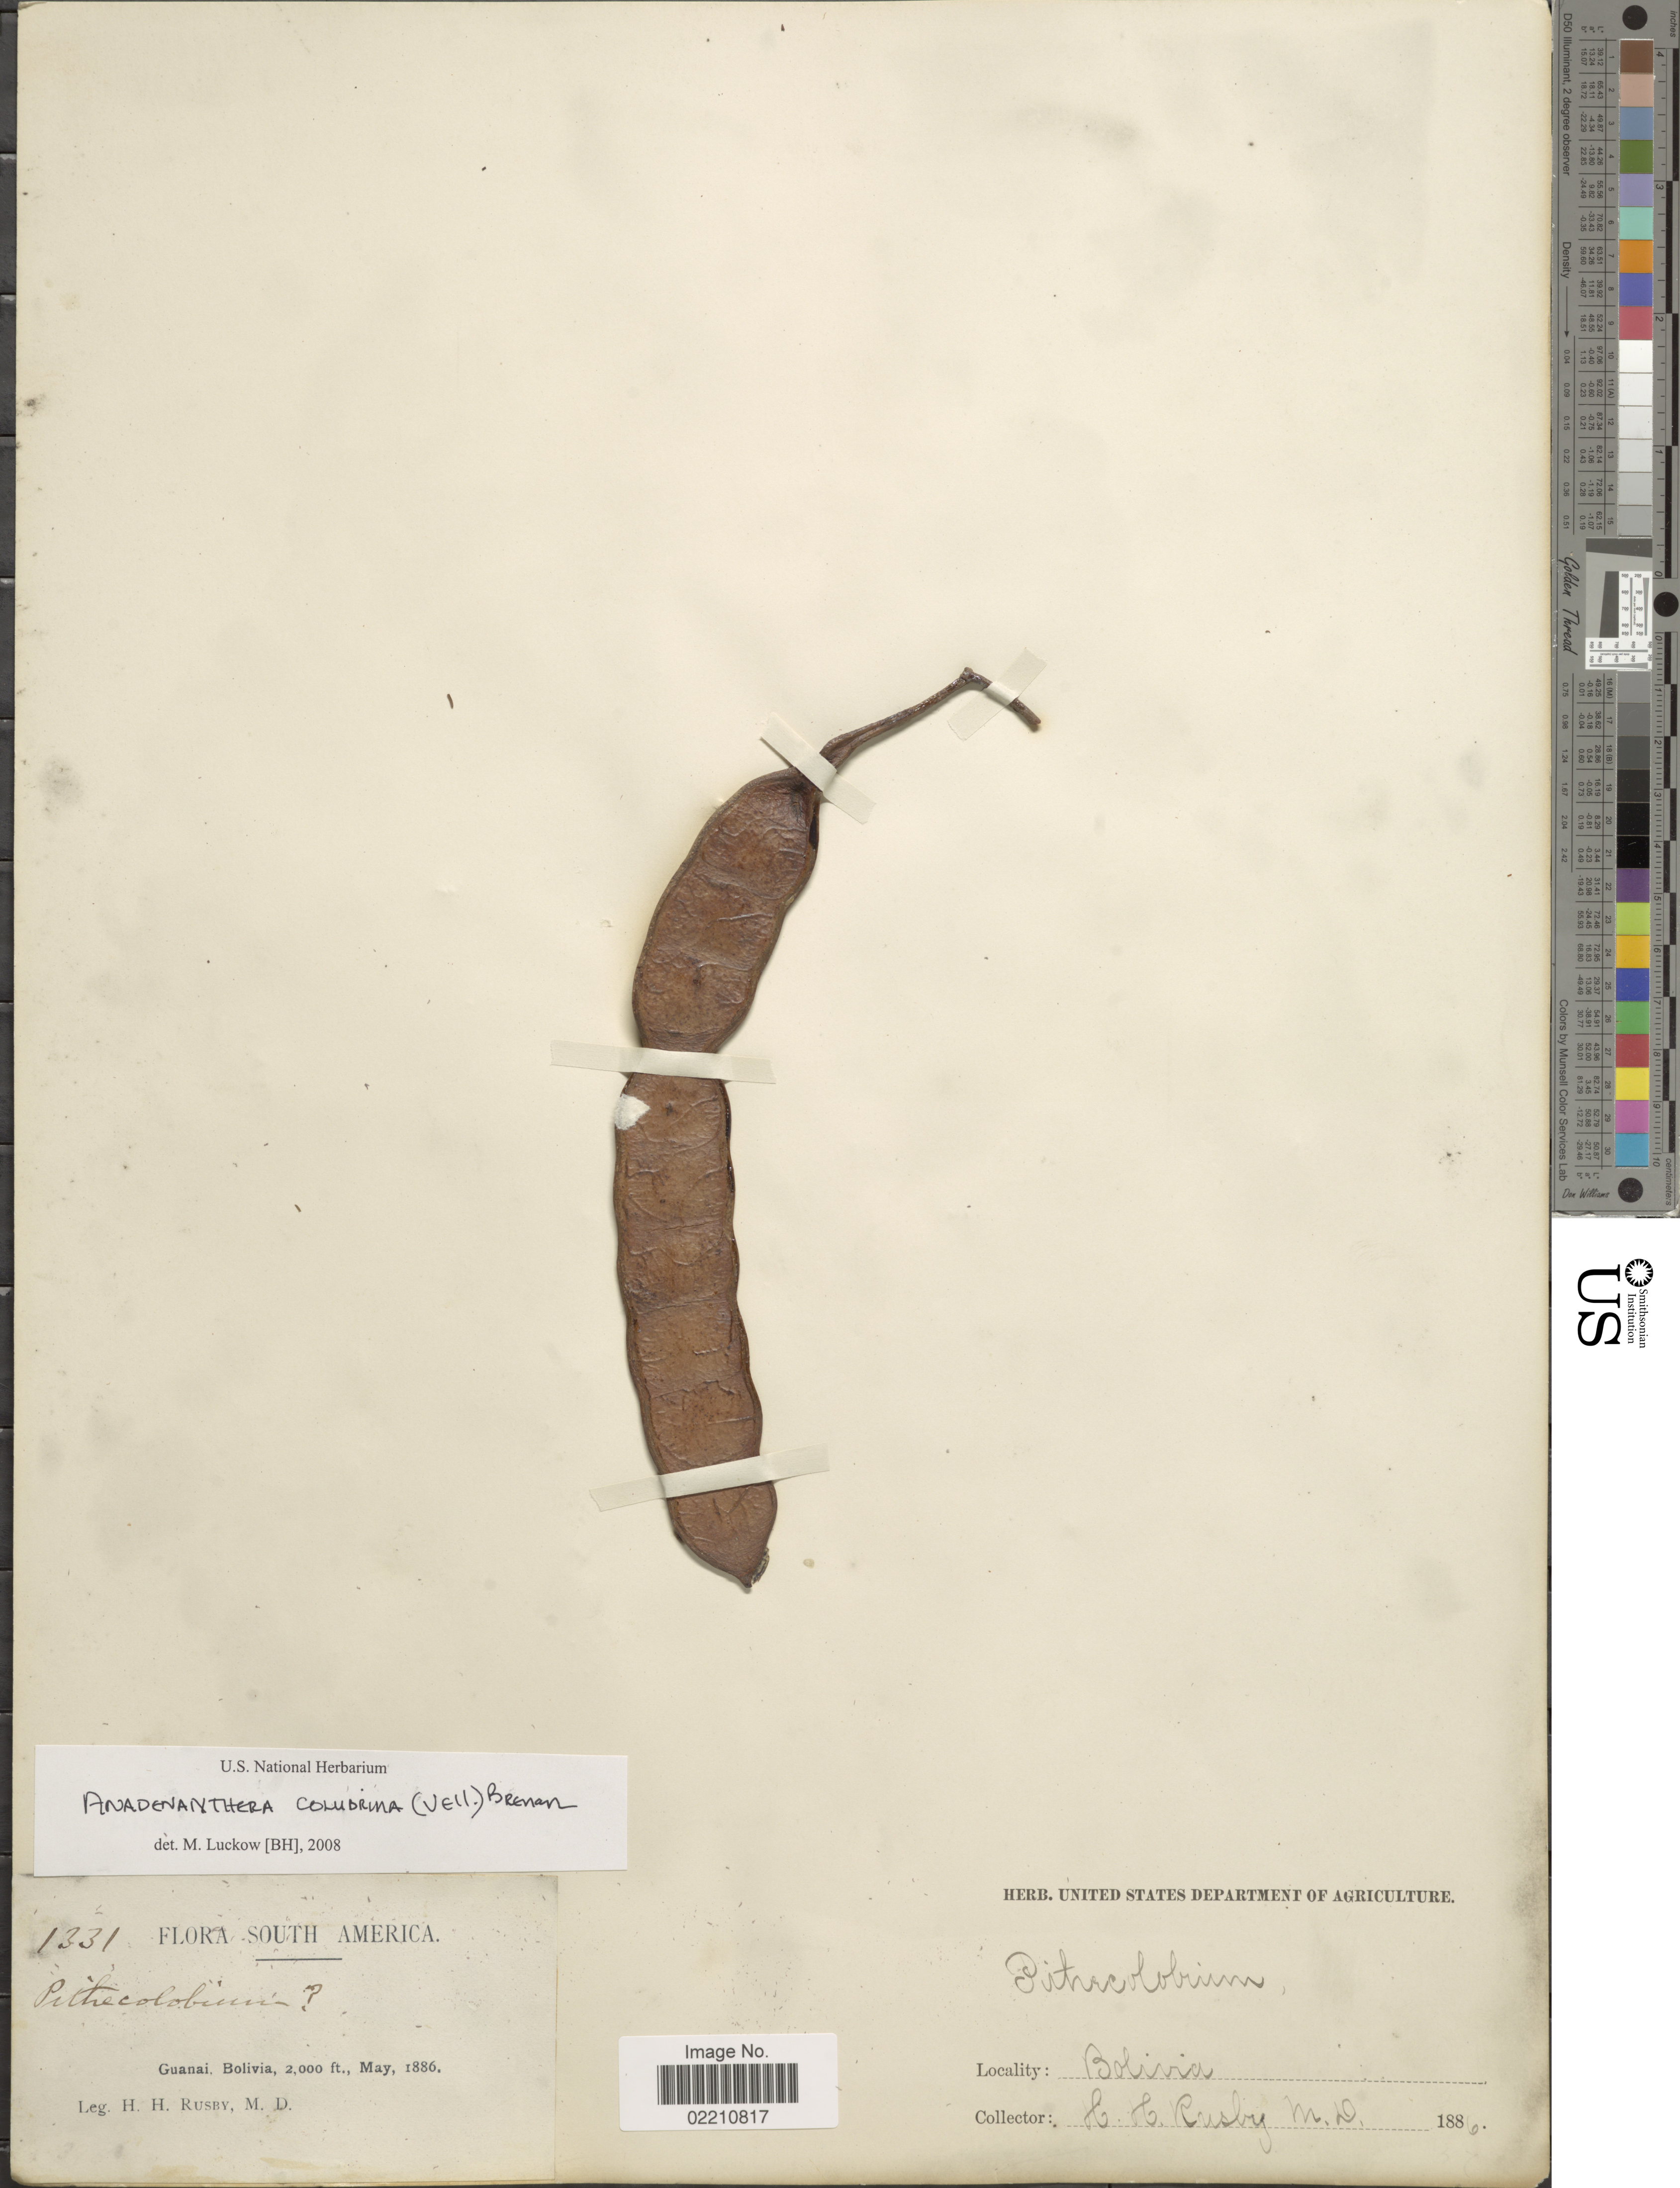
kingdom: Plantae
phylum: Tracheophyta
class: Magnoliopsida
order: Fabales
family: Fabaceae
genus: Anadenanthera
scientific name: Anadenanthera colubrina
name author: (Vell.) Brenan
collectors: H. H. Rusby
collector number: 1331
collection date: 1886-05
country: Bolivia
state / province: La Páz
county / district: Larecaja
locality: Guanay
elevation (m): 610